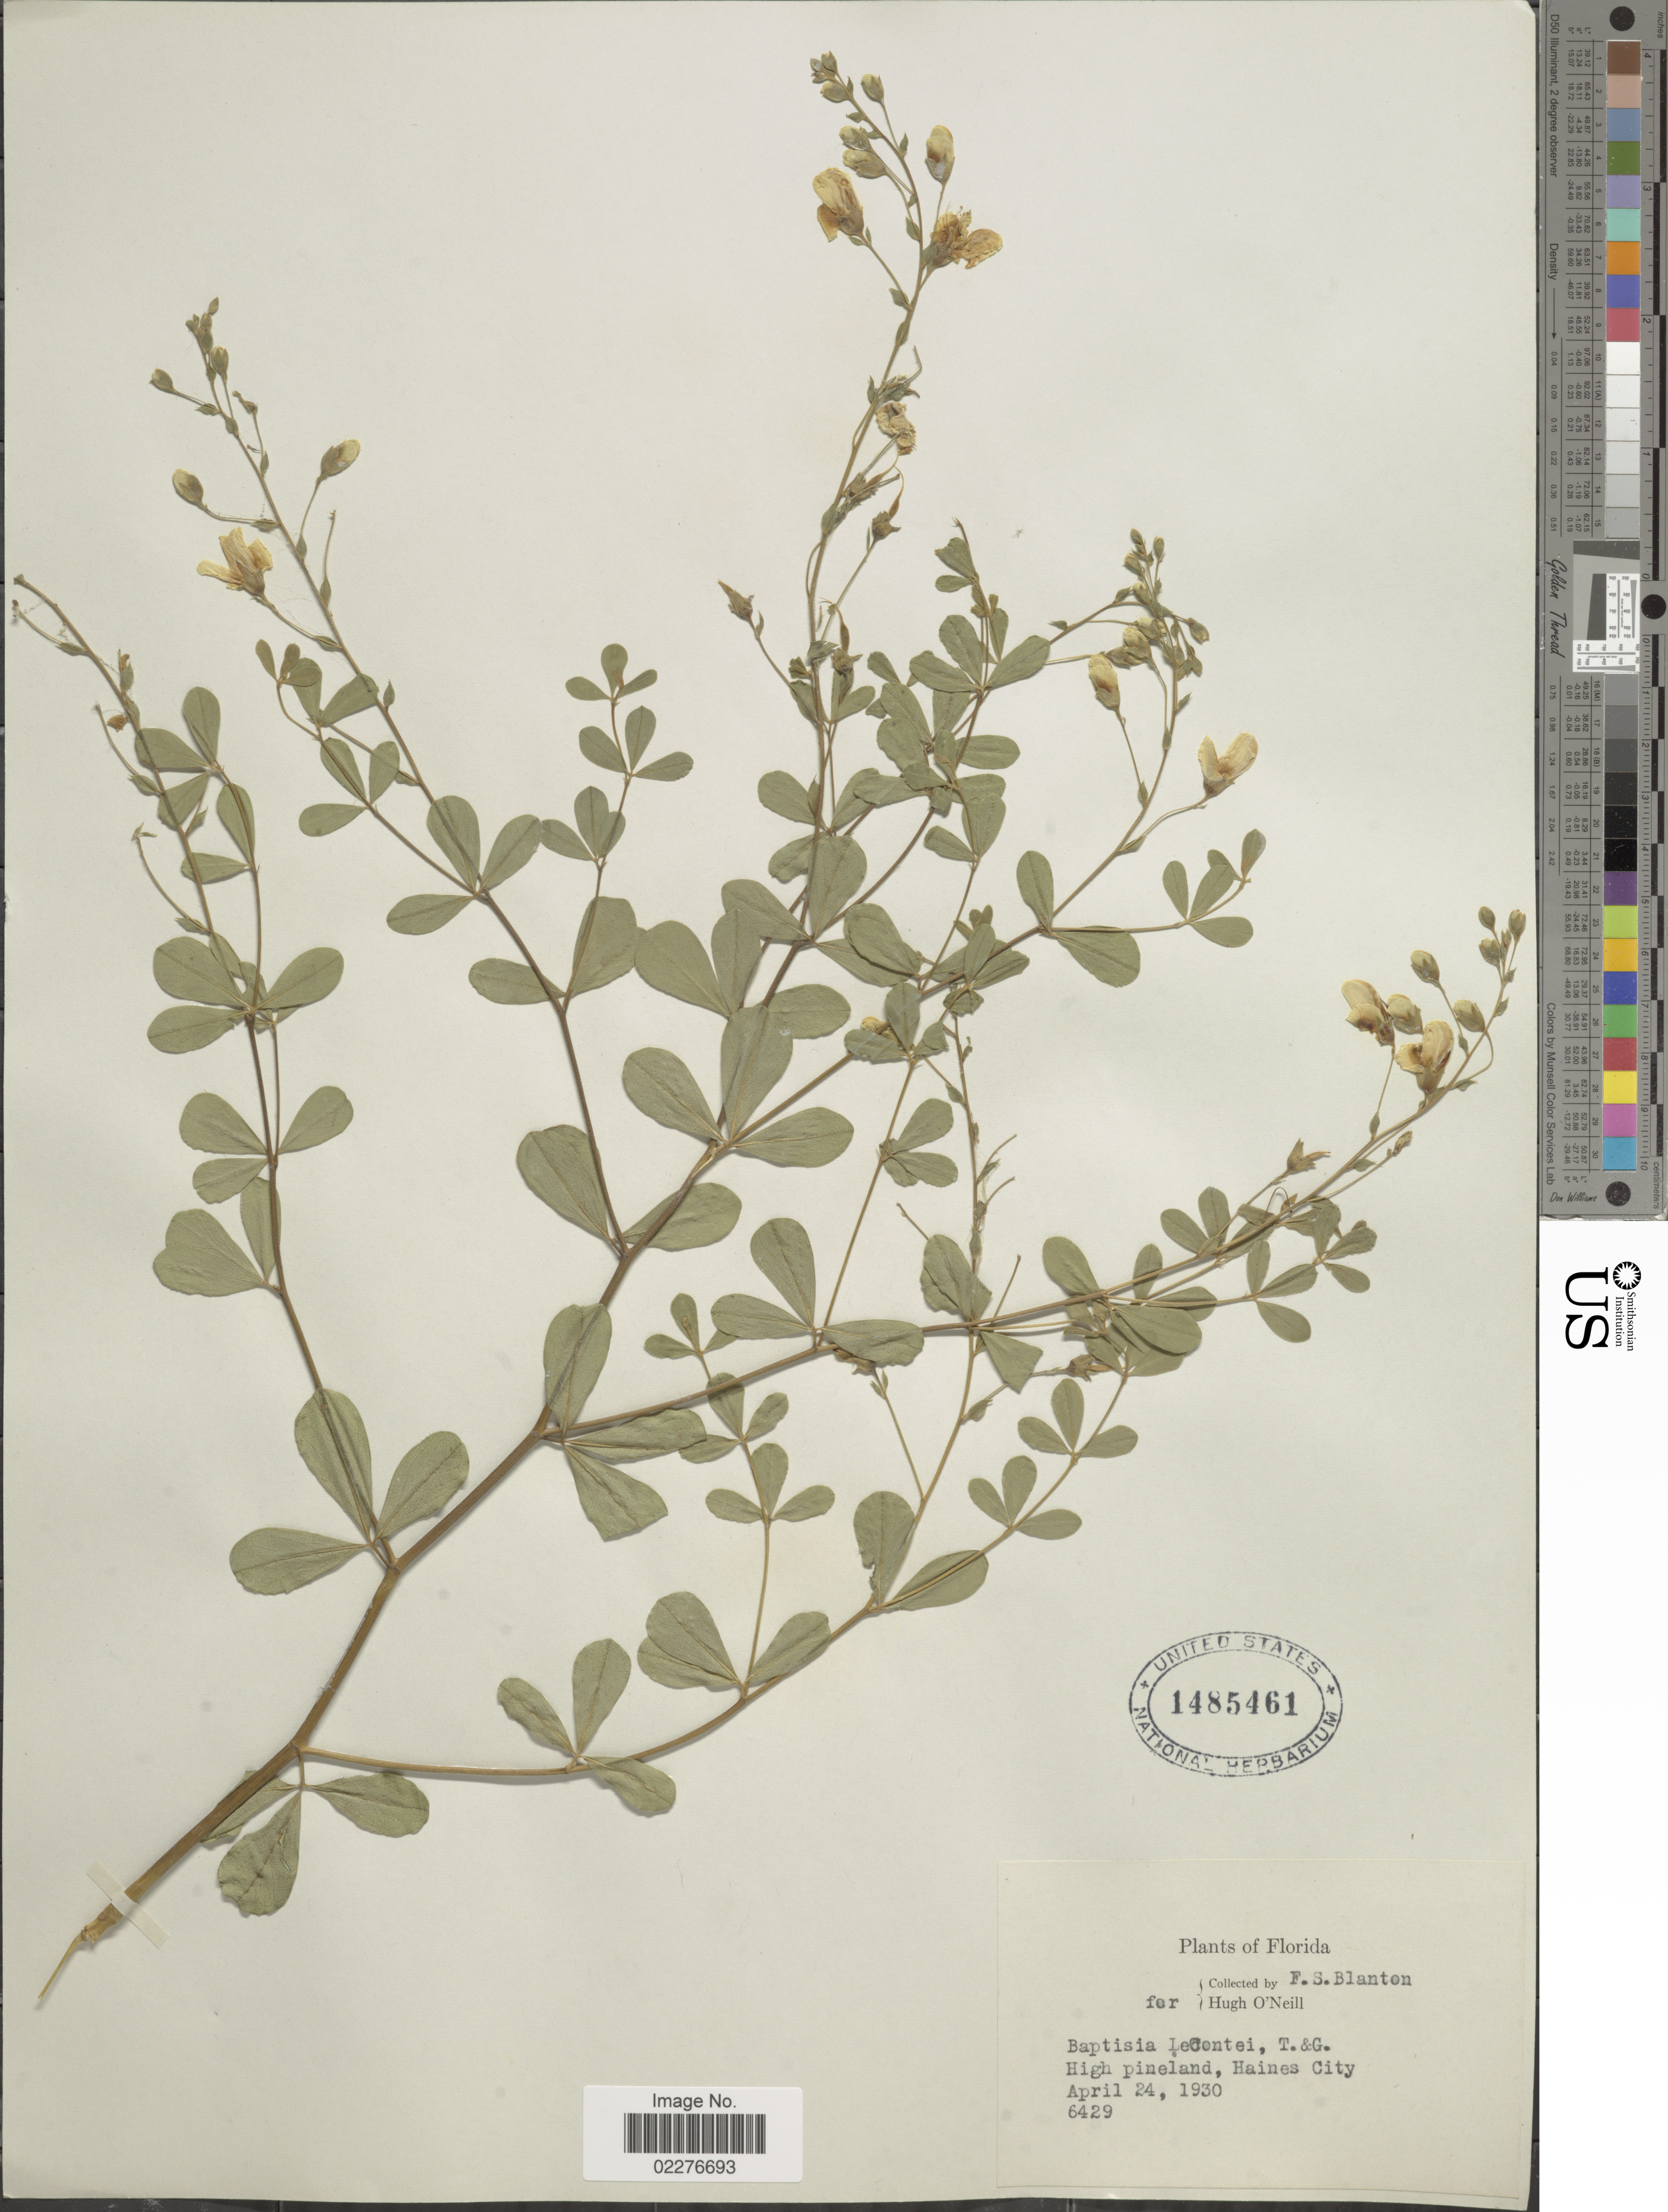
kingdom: Plantae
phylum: Tracheophyta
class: Magnoliopsida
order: Fabales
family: Fabaceae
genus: Baptisia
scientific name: Baptisia lecontei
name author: Torr. & A. Gray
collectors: F. S. Blanton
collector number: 6429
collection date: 1930-04-24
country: United States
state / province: Florida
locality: High pineland, Haines City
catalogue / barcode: US 1485461